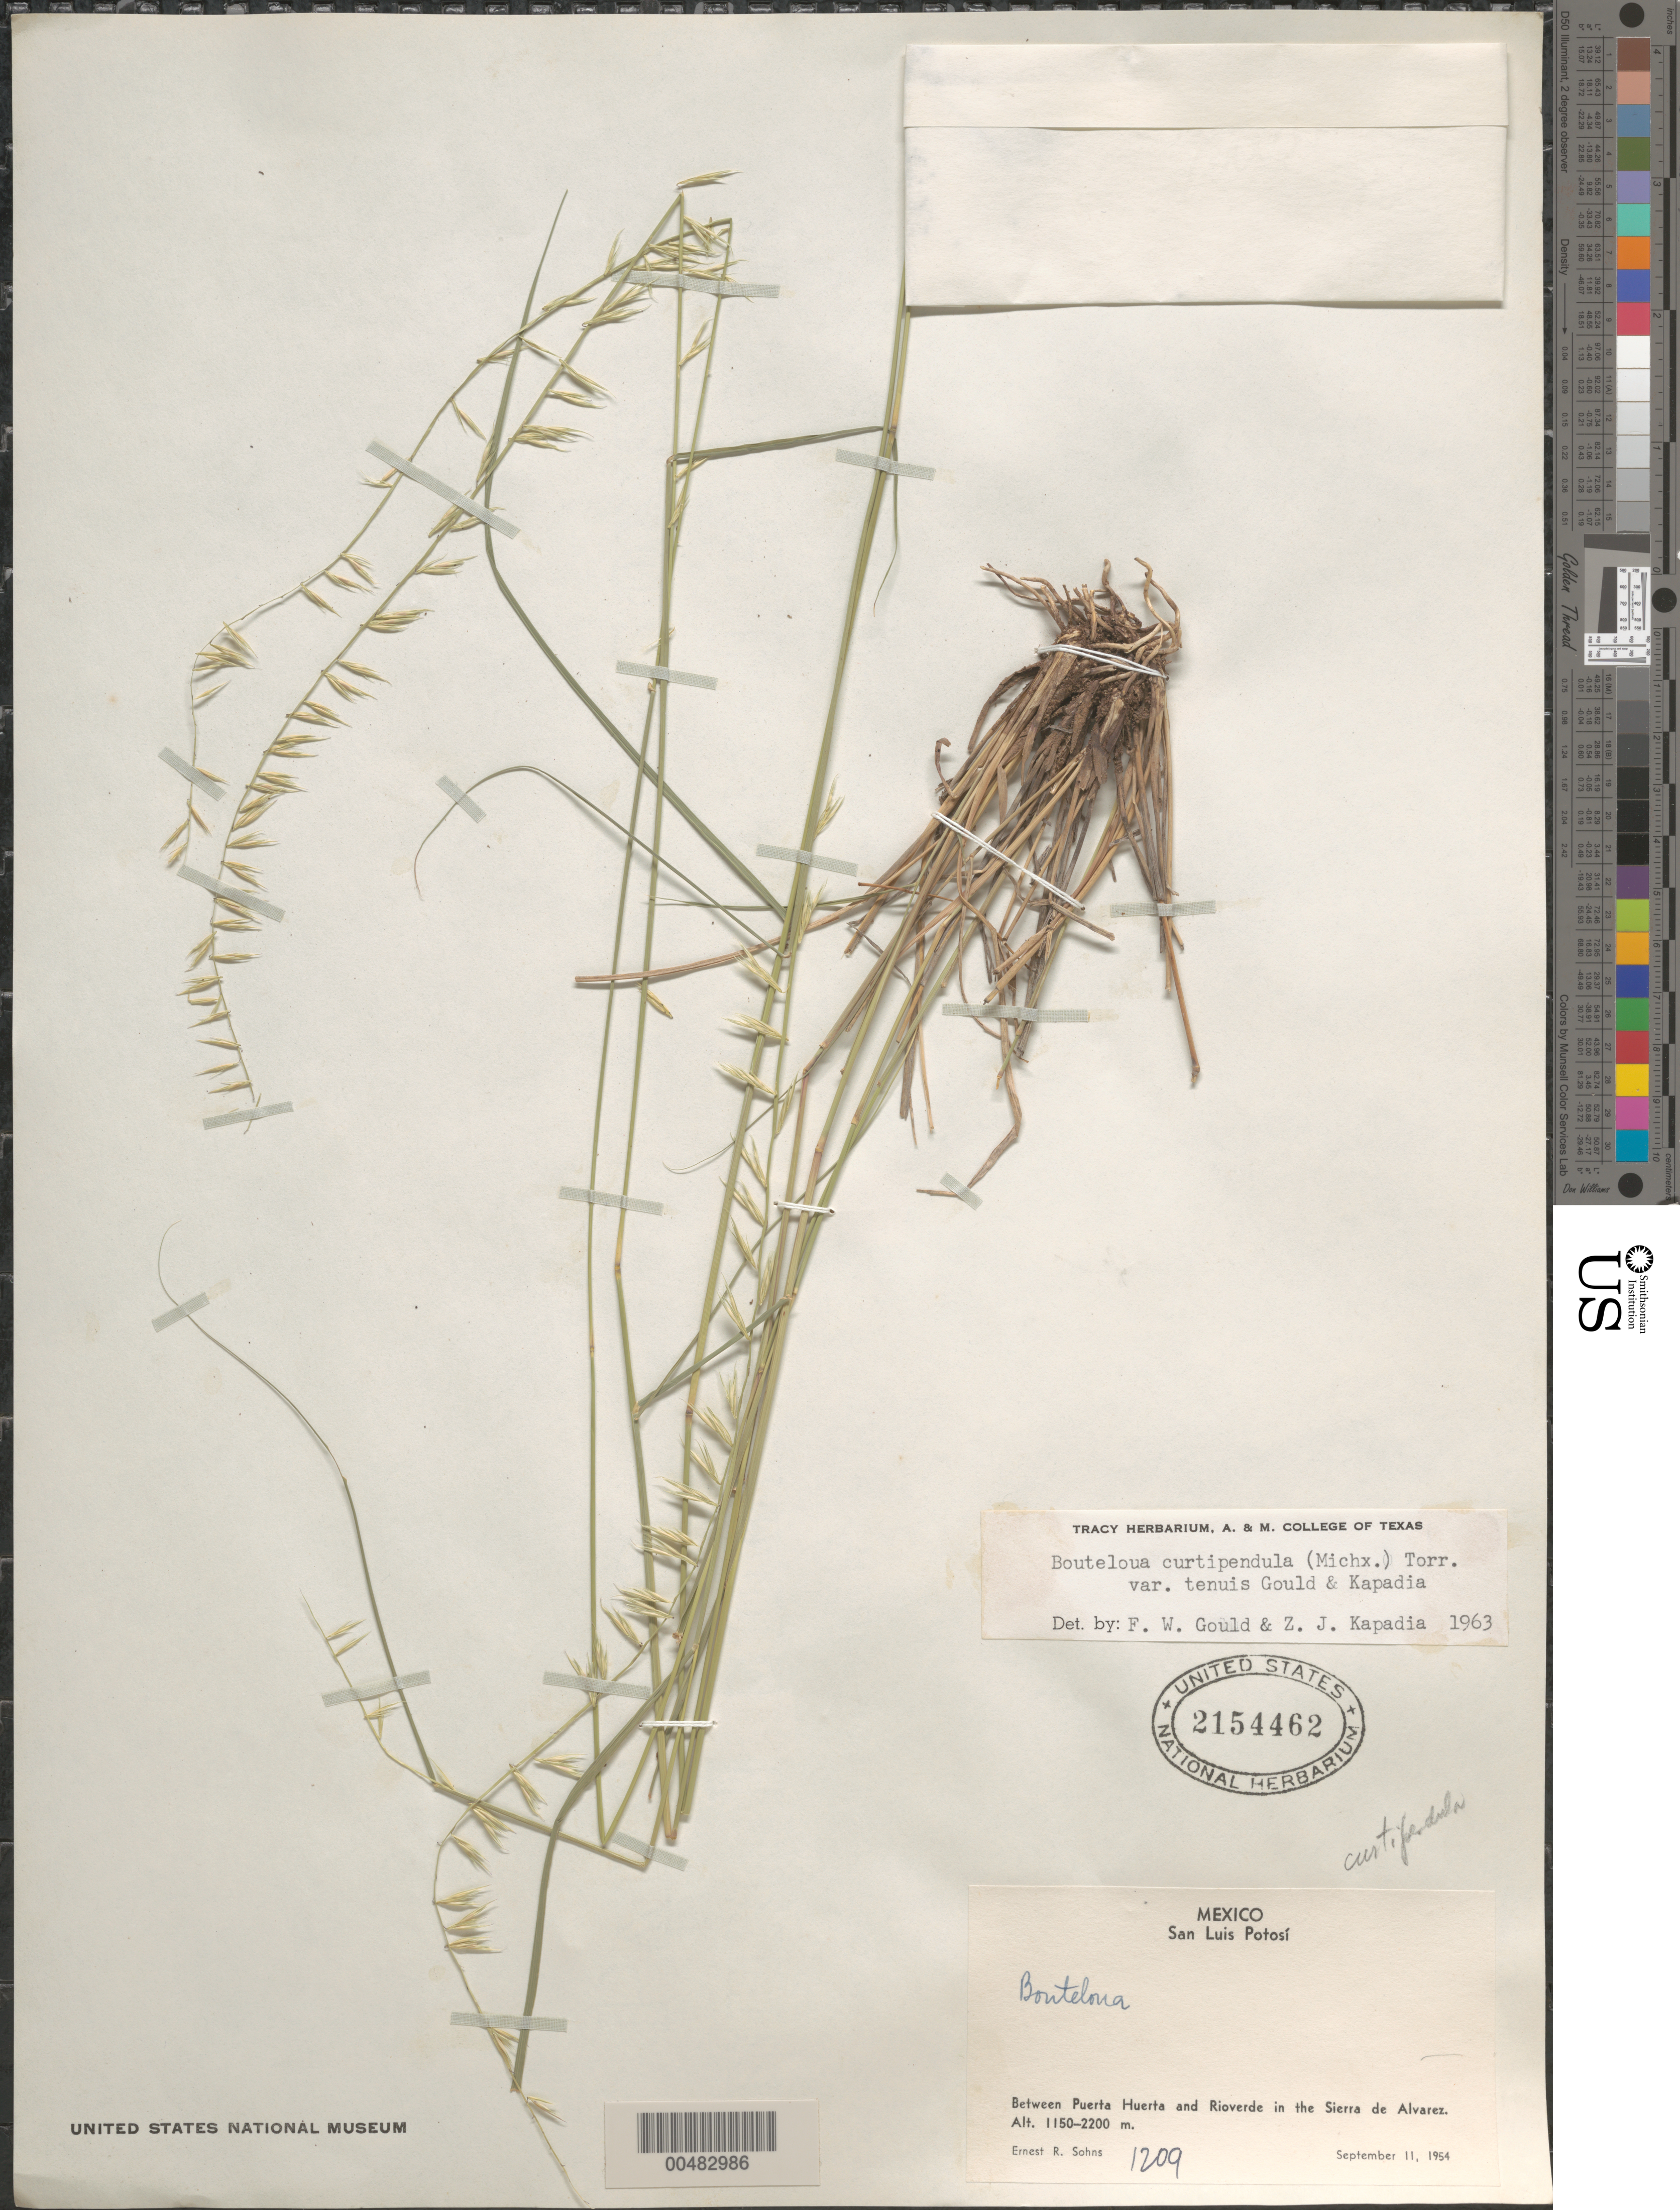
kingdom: Plantae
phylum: Tracheophyta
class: Liliopsida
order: Poales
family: Poaceae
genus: Bouteloua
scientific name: Bouteloua curtipendula var. tenuis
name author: Gould & Kapadia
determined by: Gould, F. W.; Kapadia, Zarir J.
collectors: E. R. Sohns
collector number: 1209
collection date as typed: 11 Sep 1954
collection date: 1954-09-11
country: Mexico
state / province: San Luis Potosi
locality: Between Puerta Huerta and Rioverde in the Sierra de Alvarez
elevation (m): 1150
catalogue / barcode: US 2154462